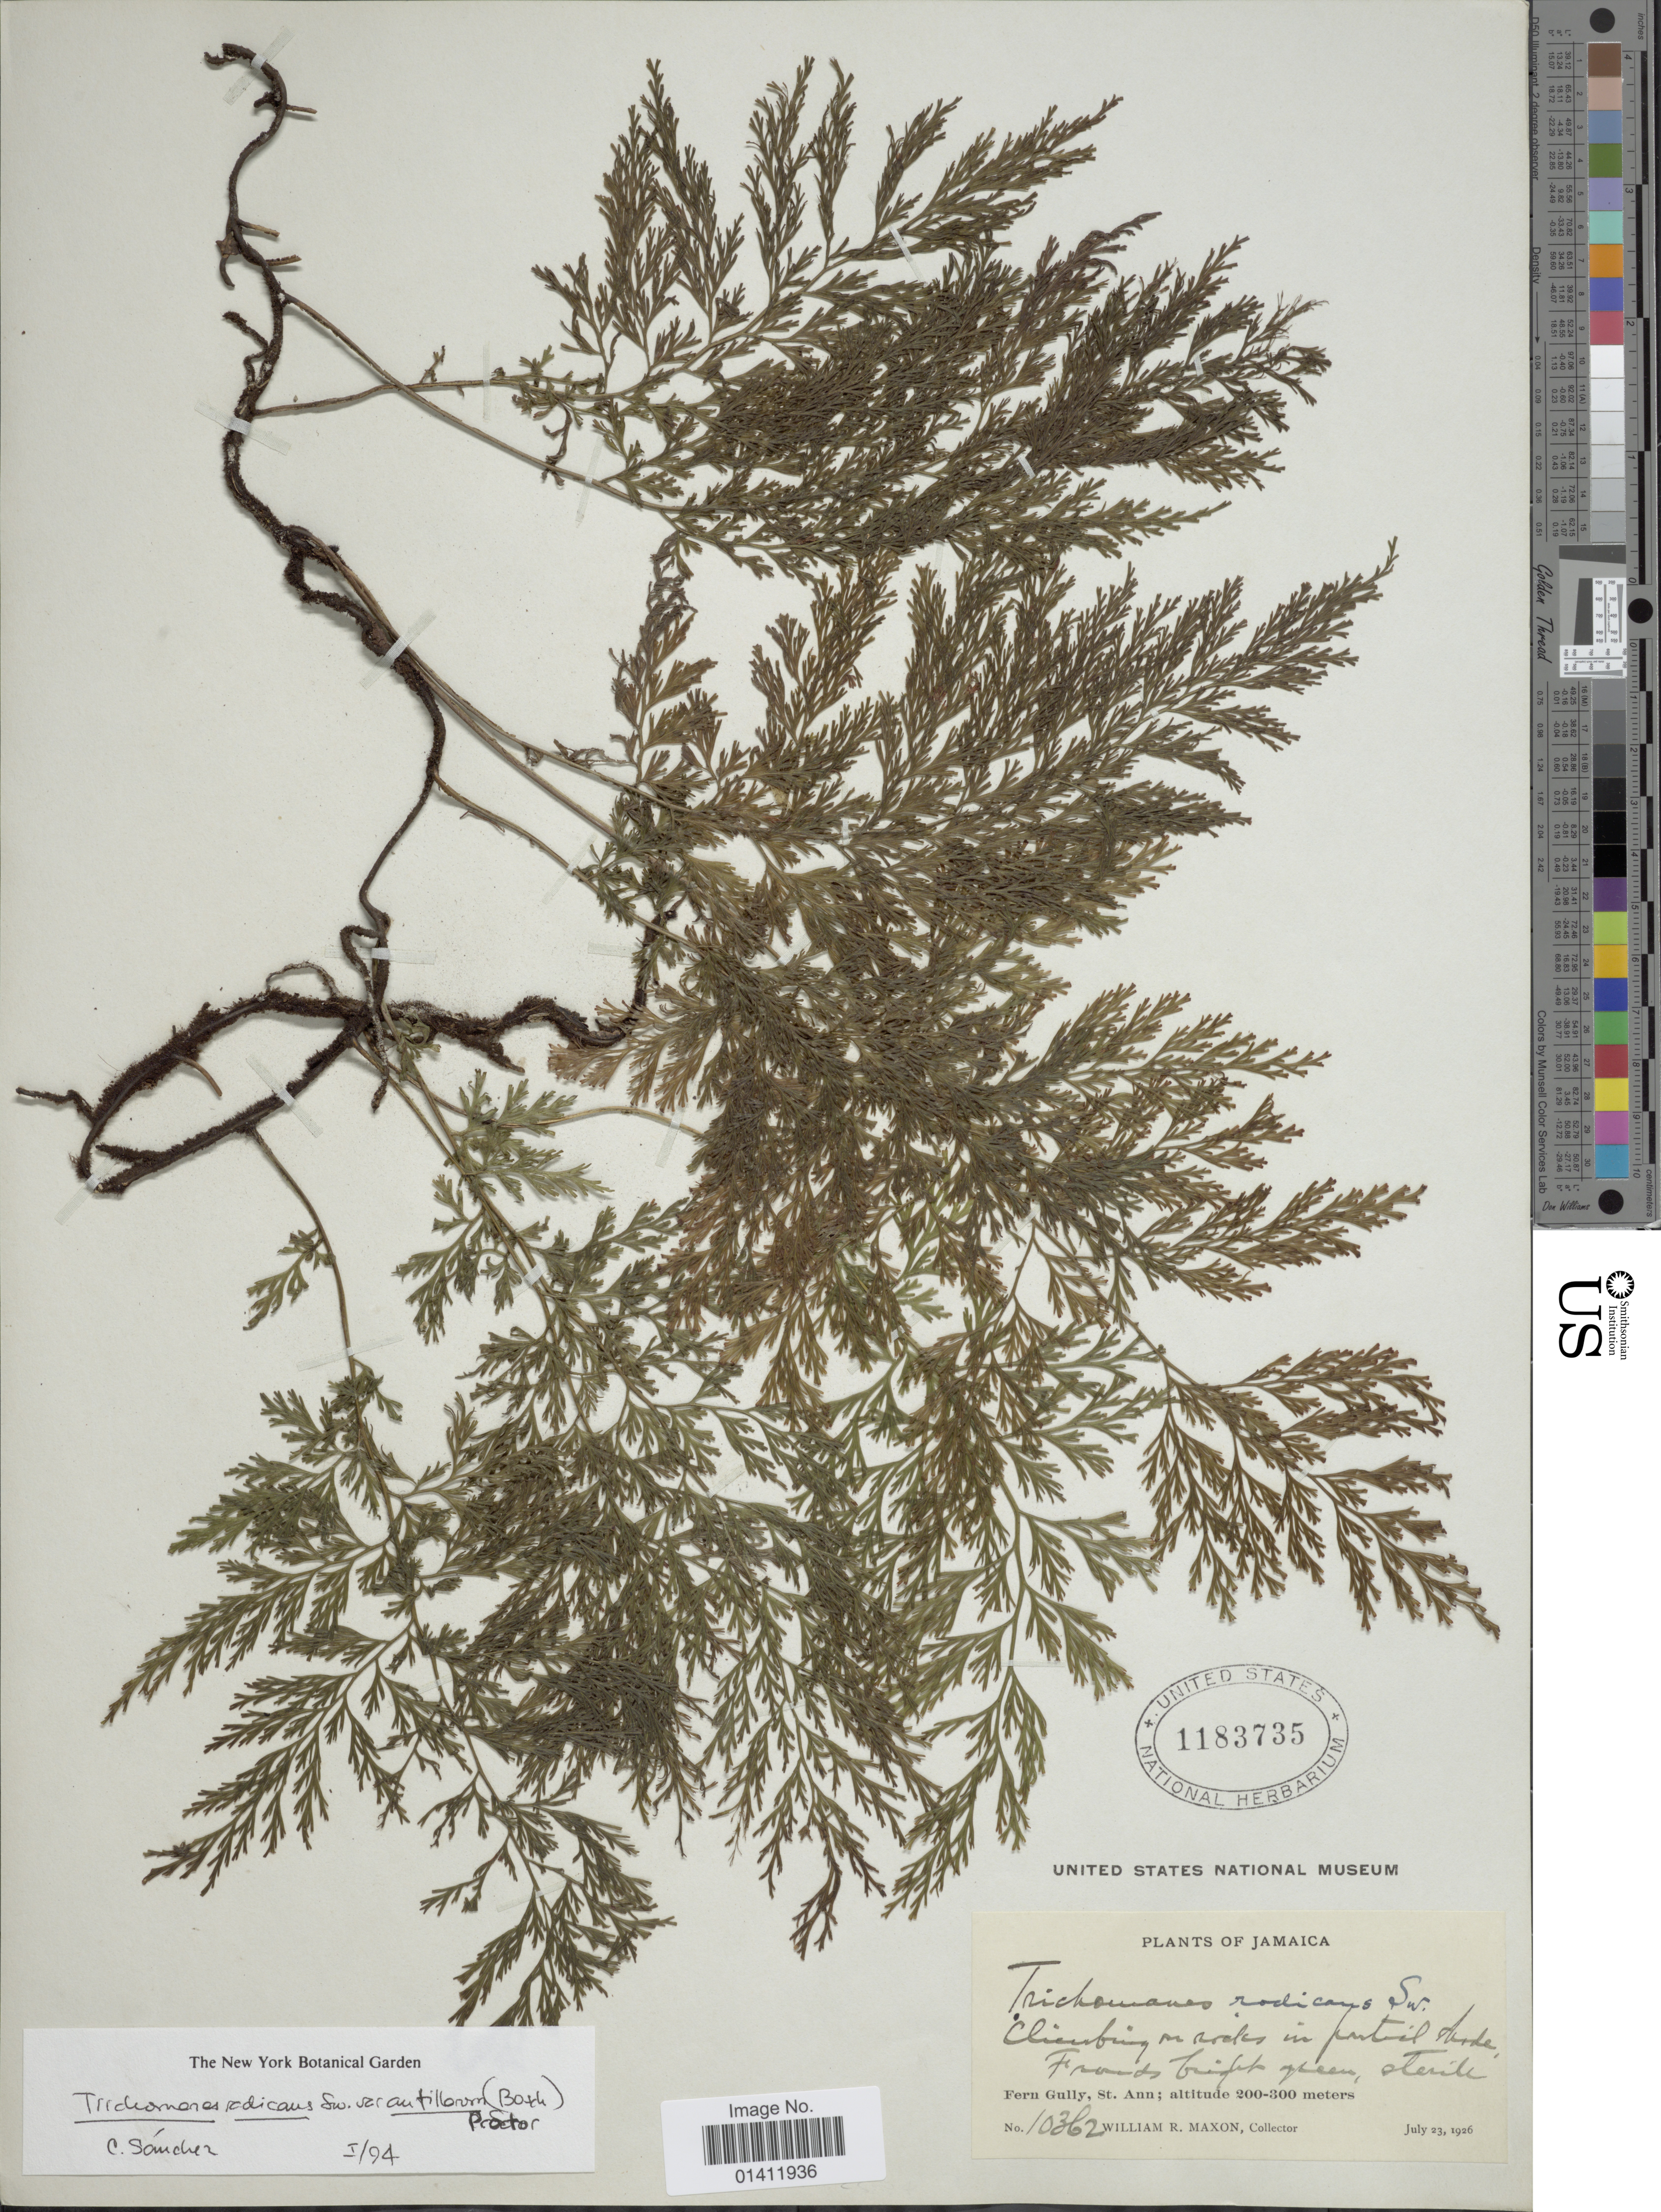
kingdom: Plantae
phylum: Tracheophyta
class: Polypodiopsida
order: Hymenophyllales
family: Hymenophyllaceae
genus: Vandenboschia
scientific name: Vandenboschia radicans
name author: (Sw.) Copel.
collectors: W. R. Maxon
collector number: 10362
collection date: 1926-07-23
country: Jamaica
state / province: Saint Ann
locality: Fern Gully, St. Ann.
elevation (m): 200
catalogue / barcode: US 1183735